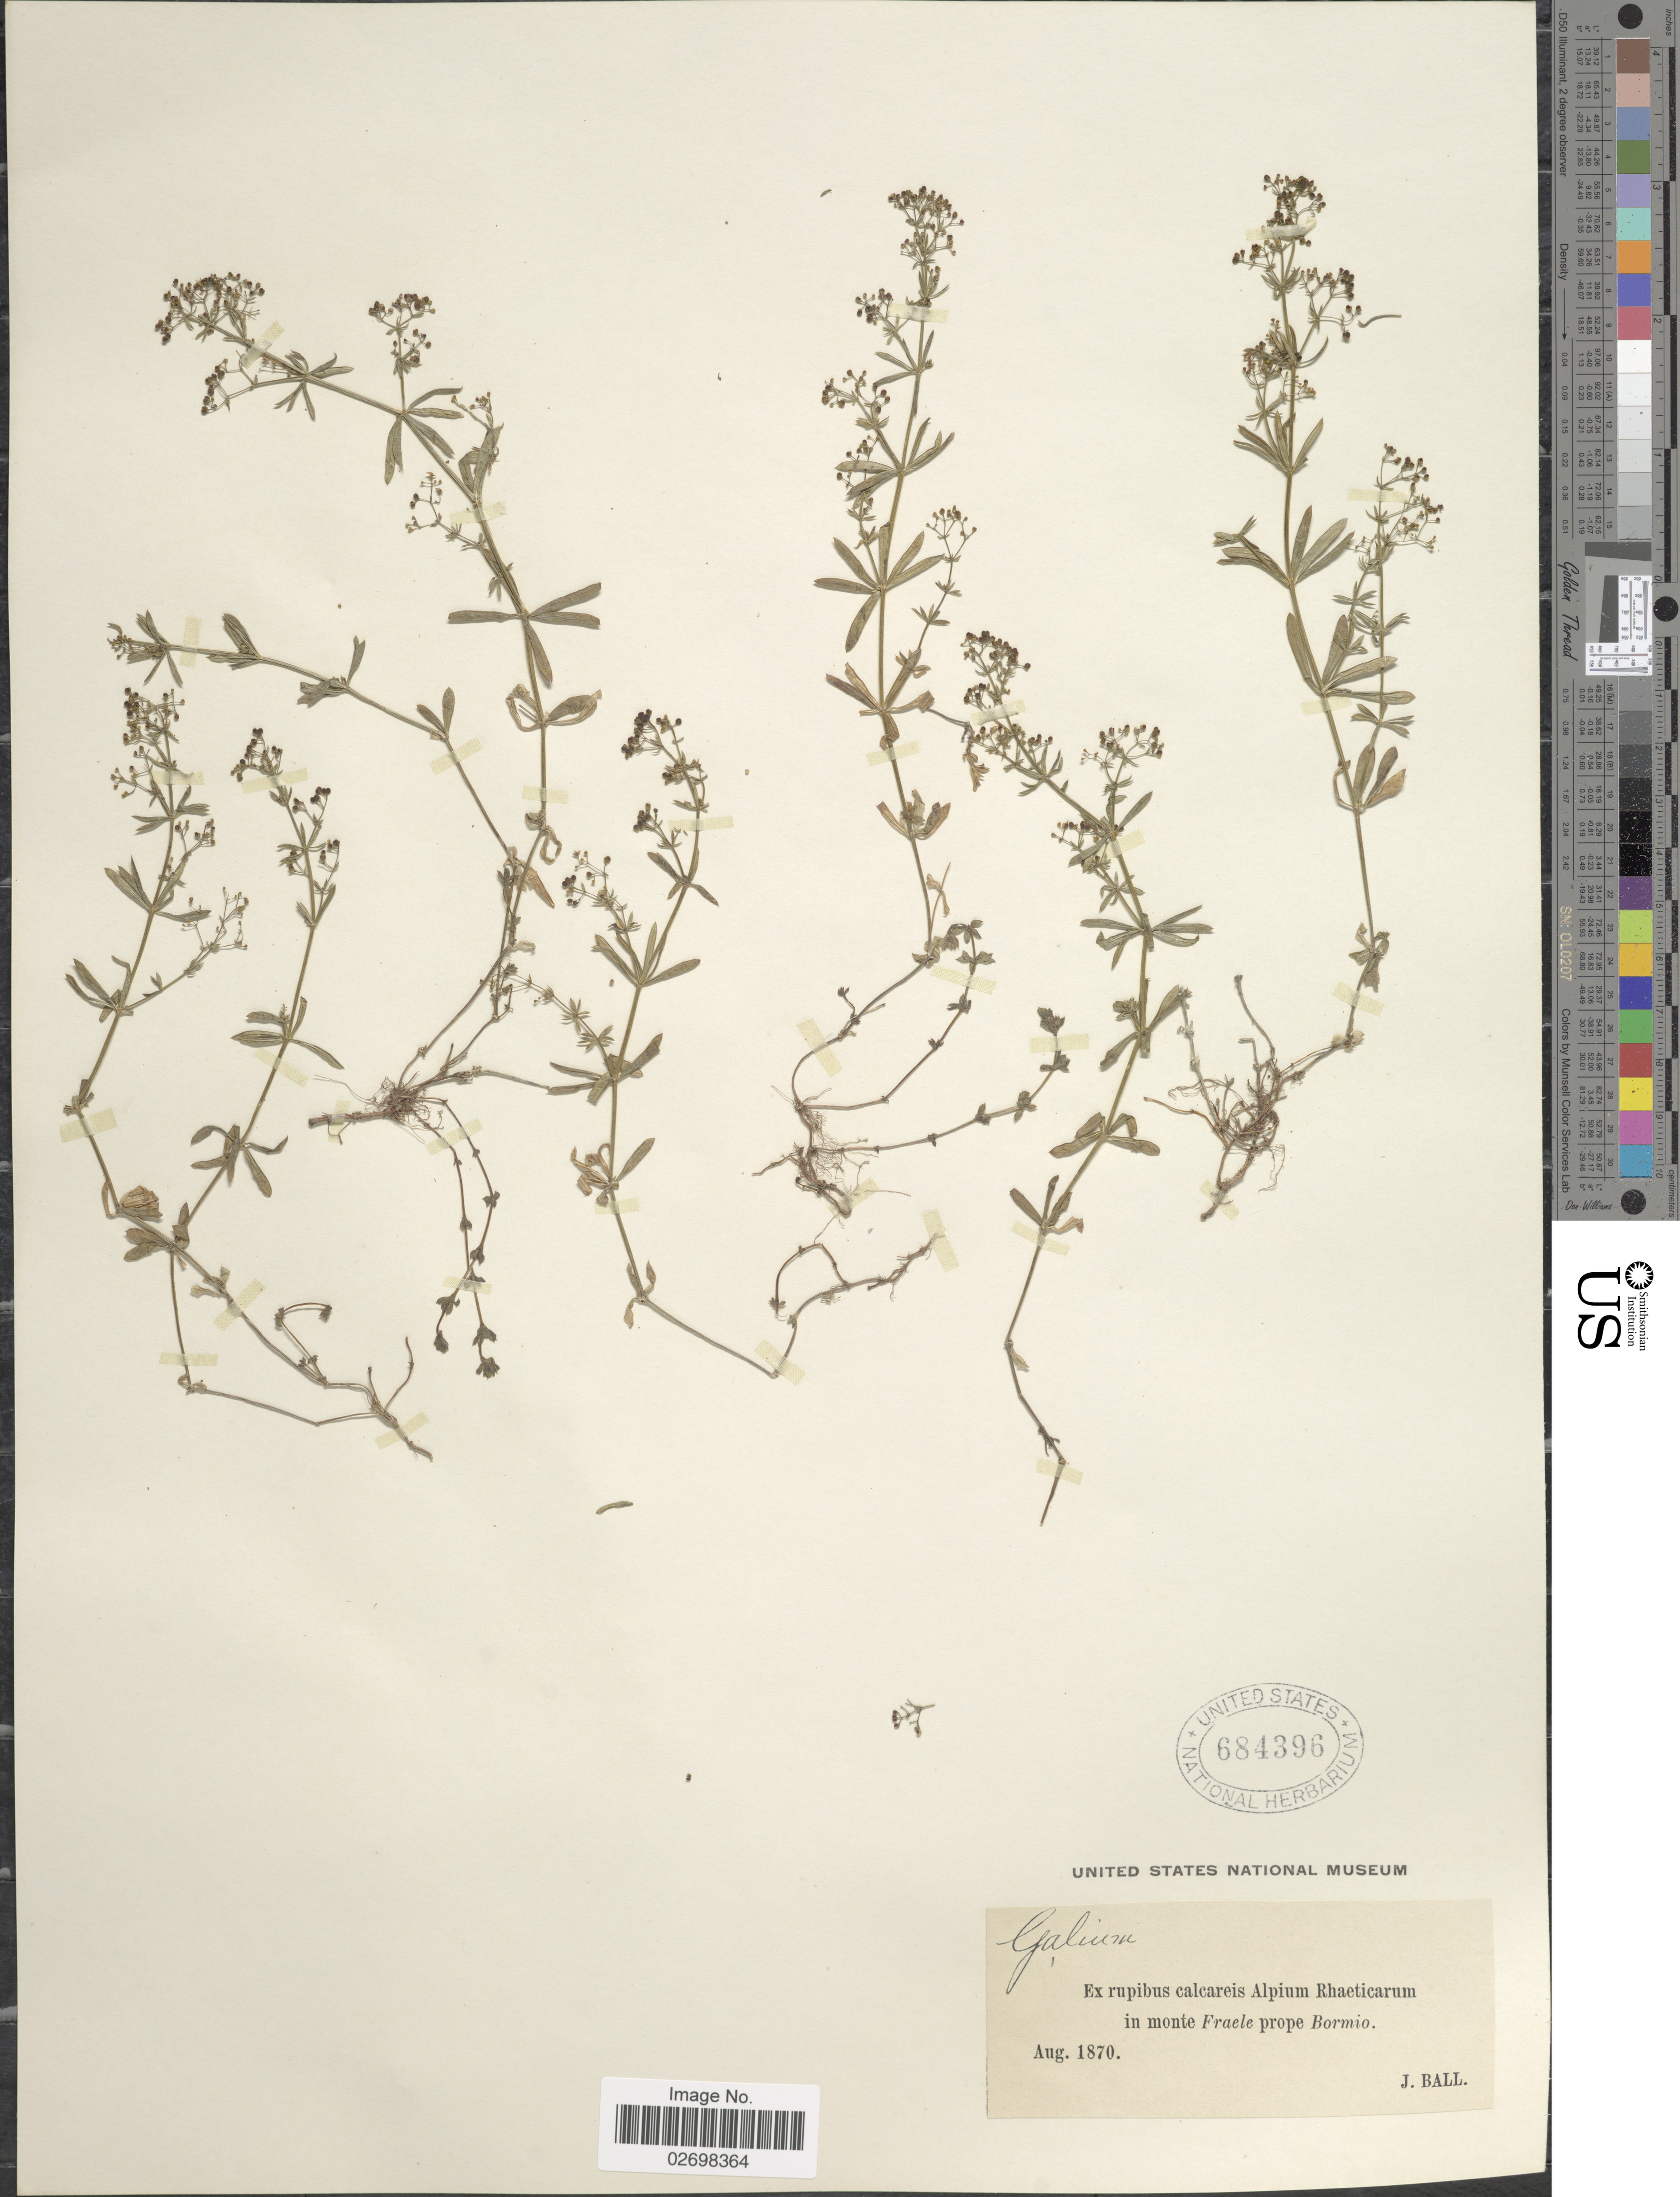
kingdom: Plantae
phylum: Tracheophyta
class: Magnoliopsida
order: Gentianales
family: Rubiaceae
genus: Galium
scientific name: Galium sp.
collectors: J. Ball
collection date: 1870-08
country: Italy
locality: Rupibus calcareis Alpium Rhaeticarum in monte Fraele prope Bormio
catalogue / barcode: US 684396